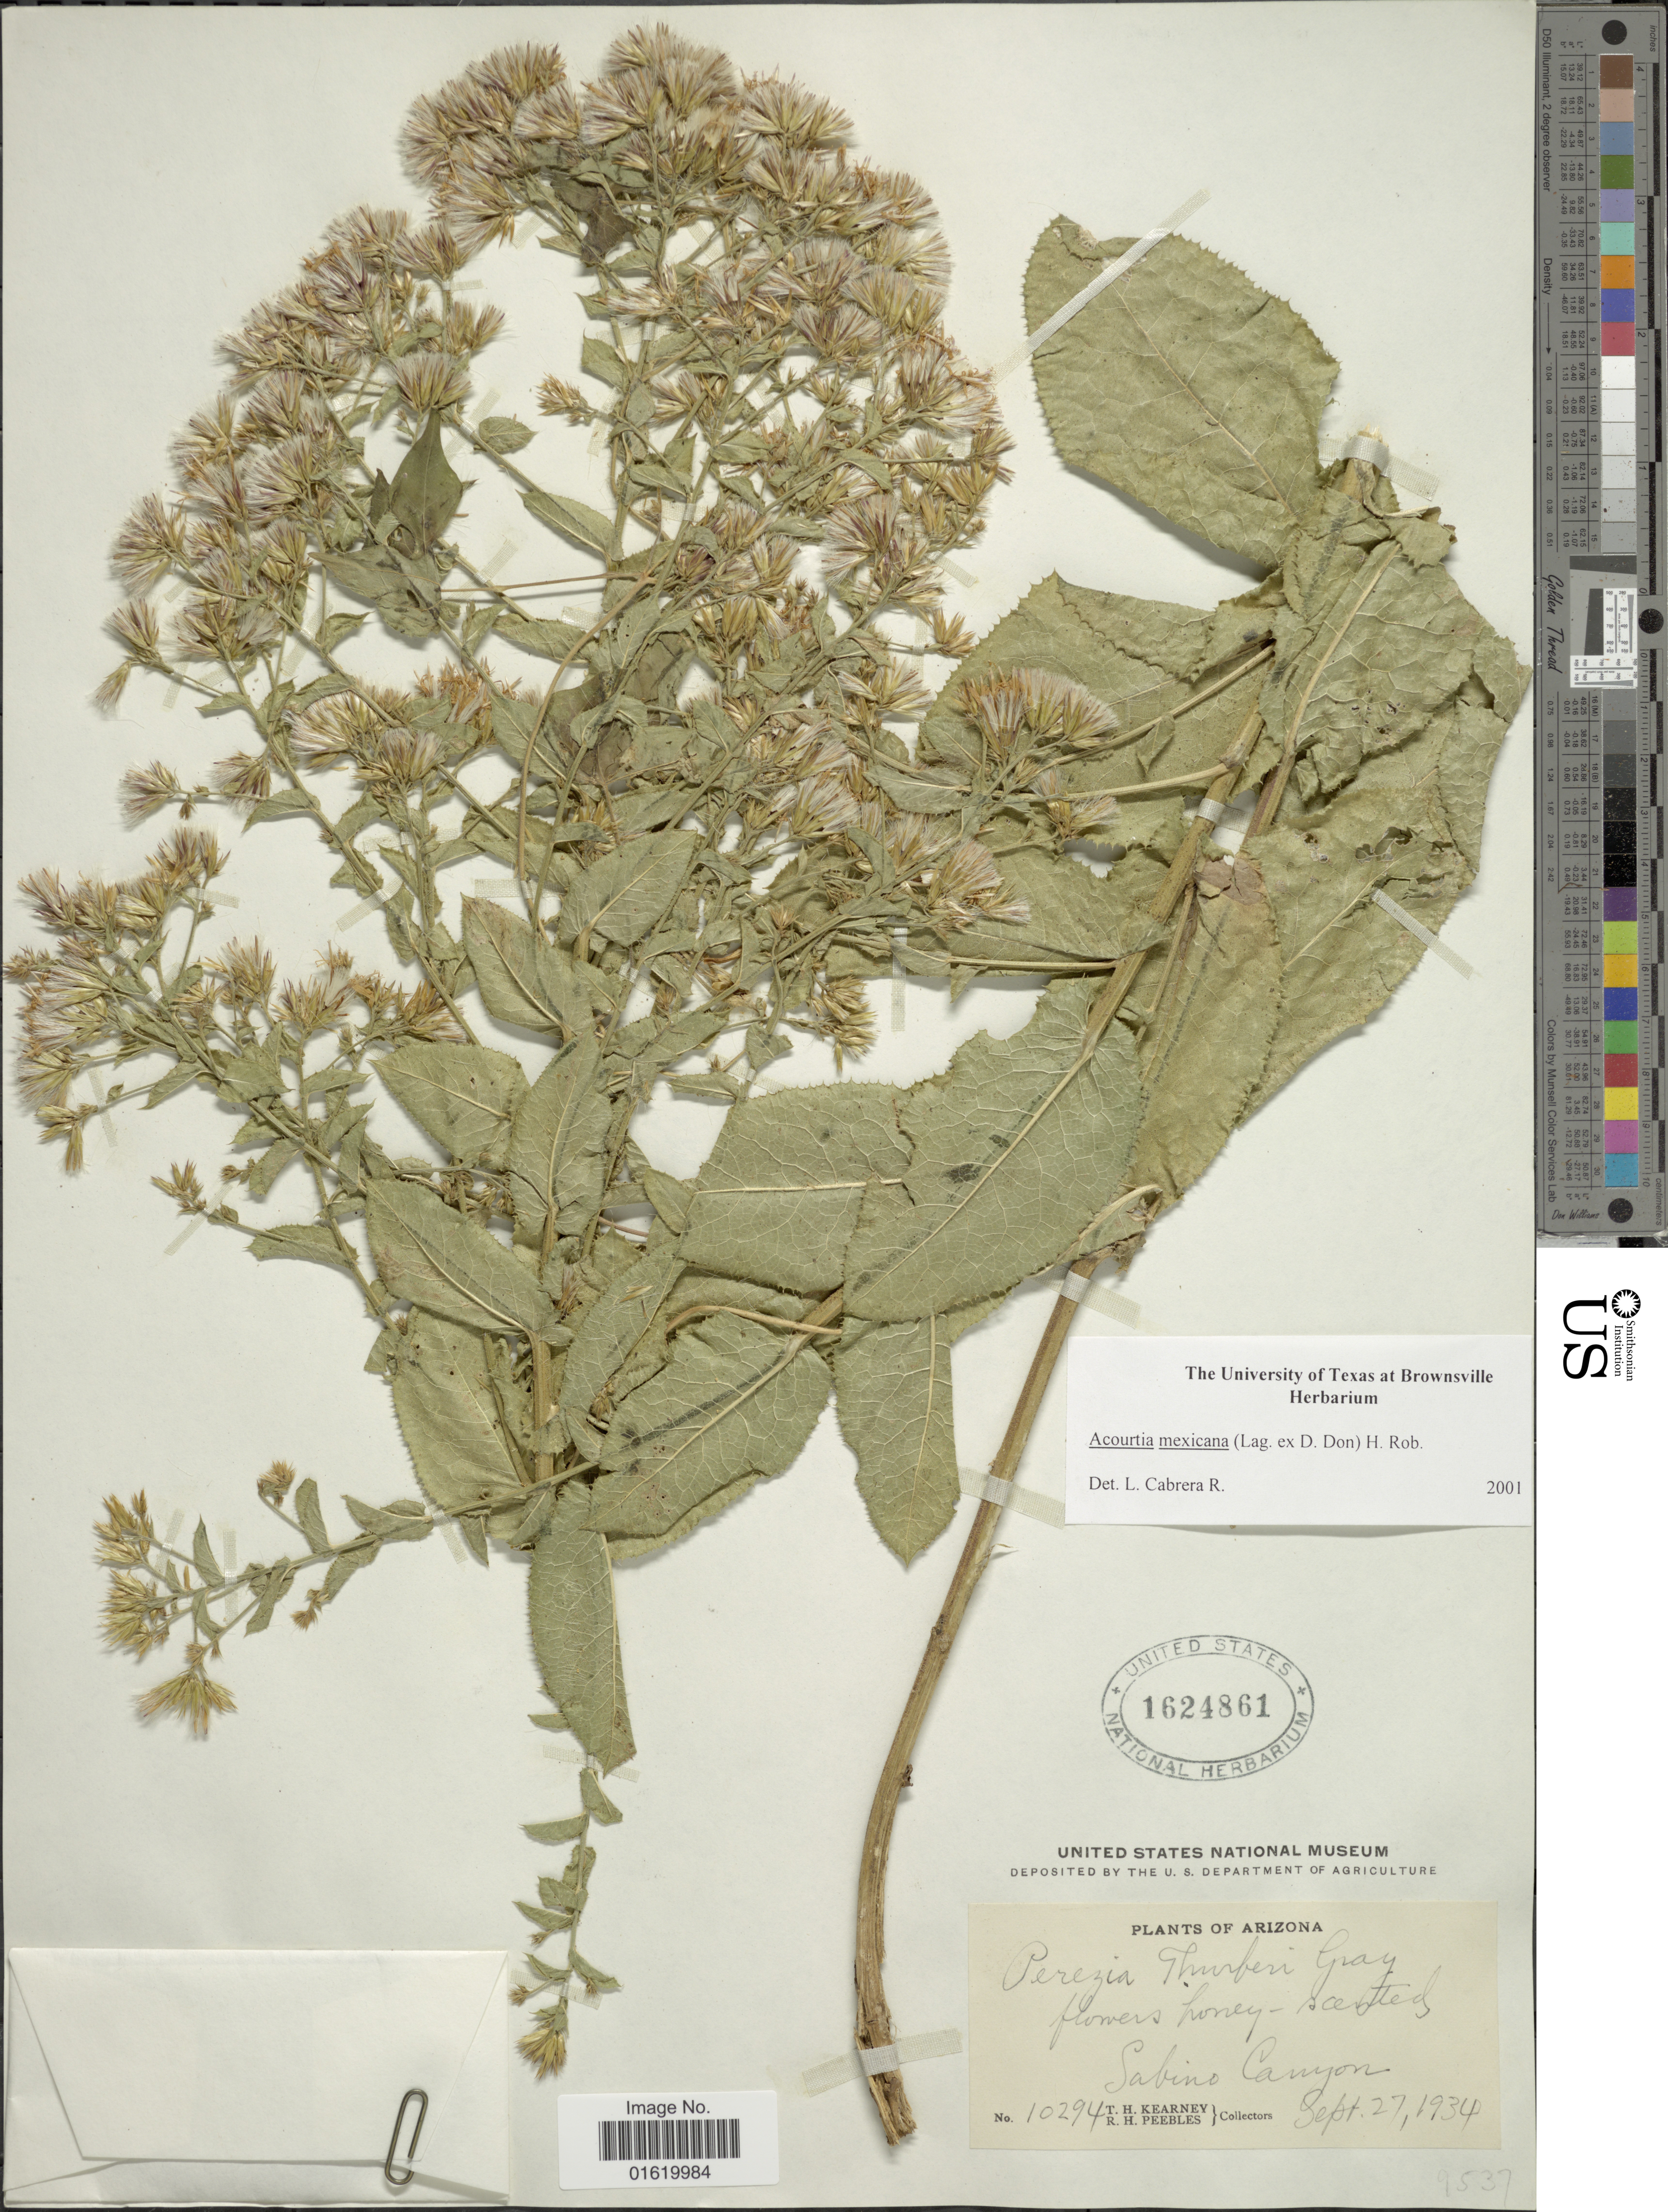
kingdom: Plantae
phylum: Tracheophyta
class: Magnoliopsida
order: Asterales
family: Asteraceae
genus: Acourtia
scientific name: Acourtia mexicana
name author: (Lag. ex D. Don) H. Rob.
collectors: T. H. Kearney & R. H. Peebles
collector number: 10294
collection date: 1934-09-27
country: United States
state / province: Arizona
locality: Sabino Canyon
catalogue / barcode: US 1624861